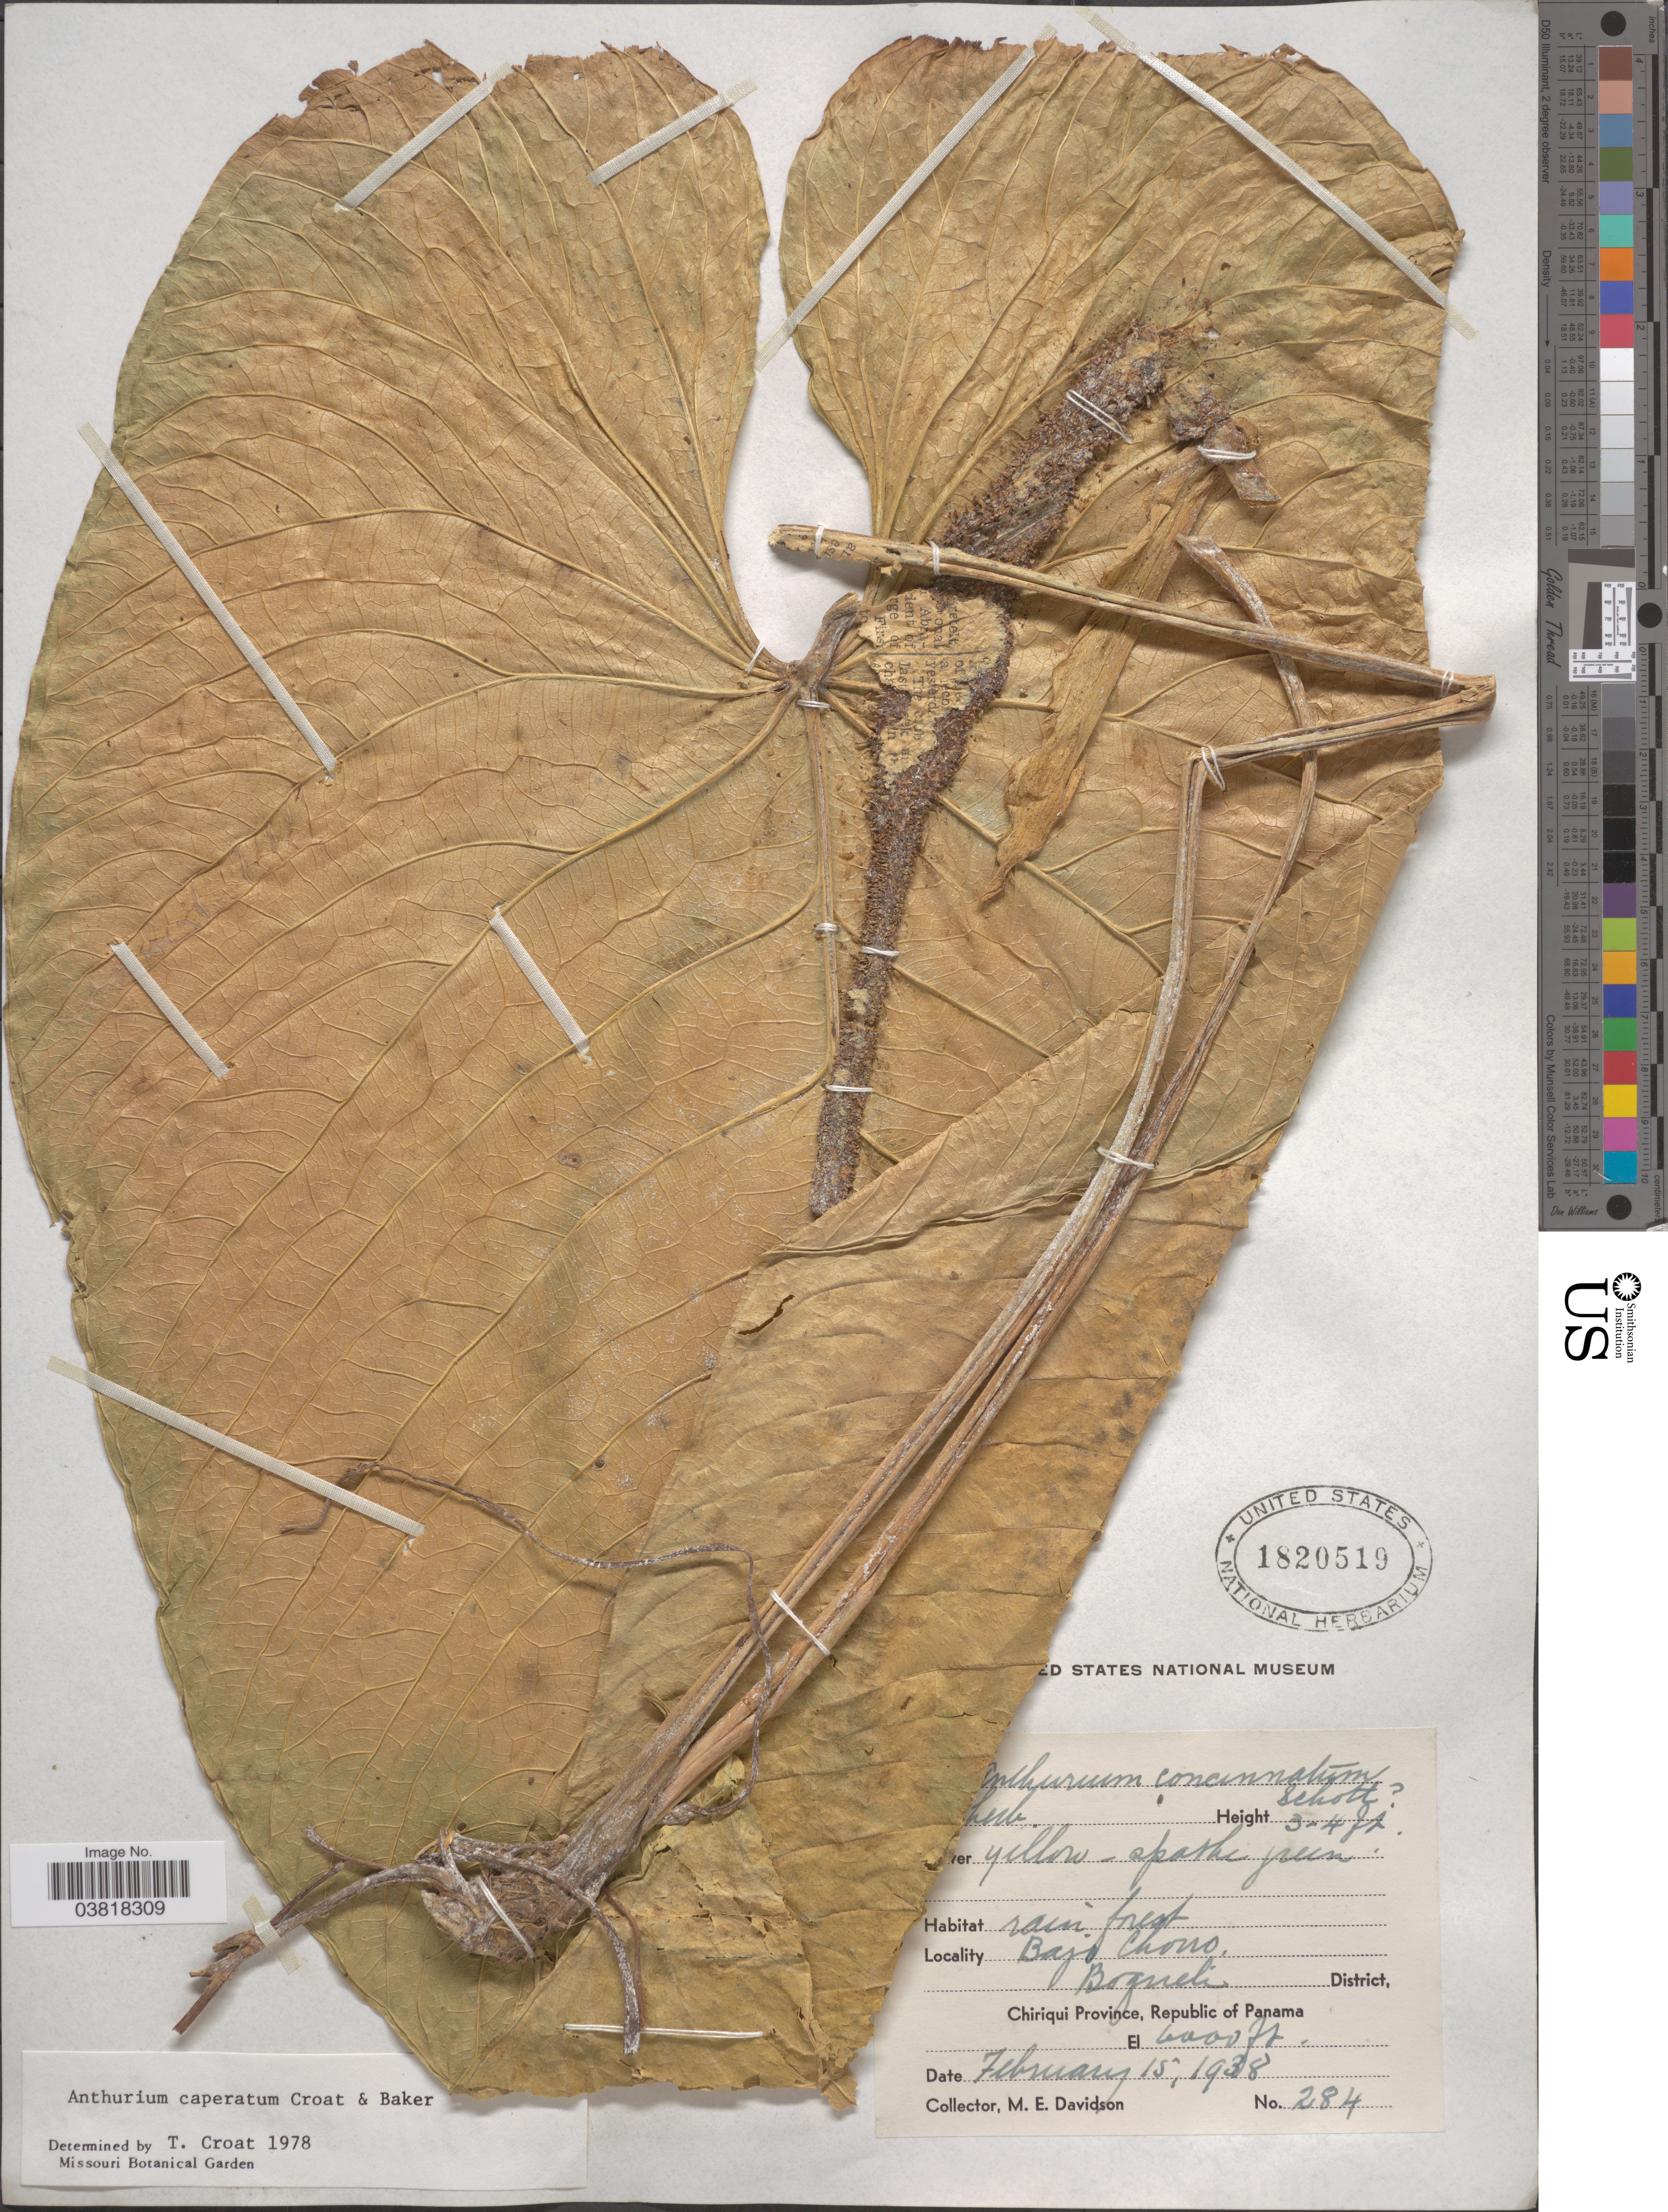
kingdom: Plantae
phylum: Tracheophyta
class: Liliopsida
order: Alismatales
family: Araceae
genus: Anthurium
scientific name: Anthurium caperatum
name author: Croat & R.A. Baker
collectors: M. E. Davidson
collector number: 284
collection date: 1938-02-15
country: Panama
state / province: Chiriqui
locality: Bajo Chorro. Boquete District.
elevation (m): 1829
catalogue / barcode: US 1820519